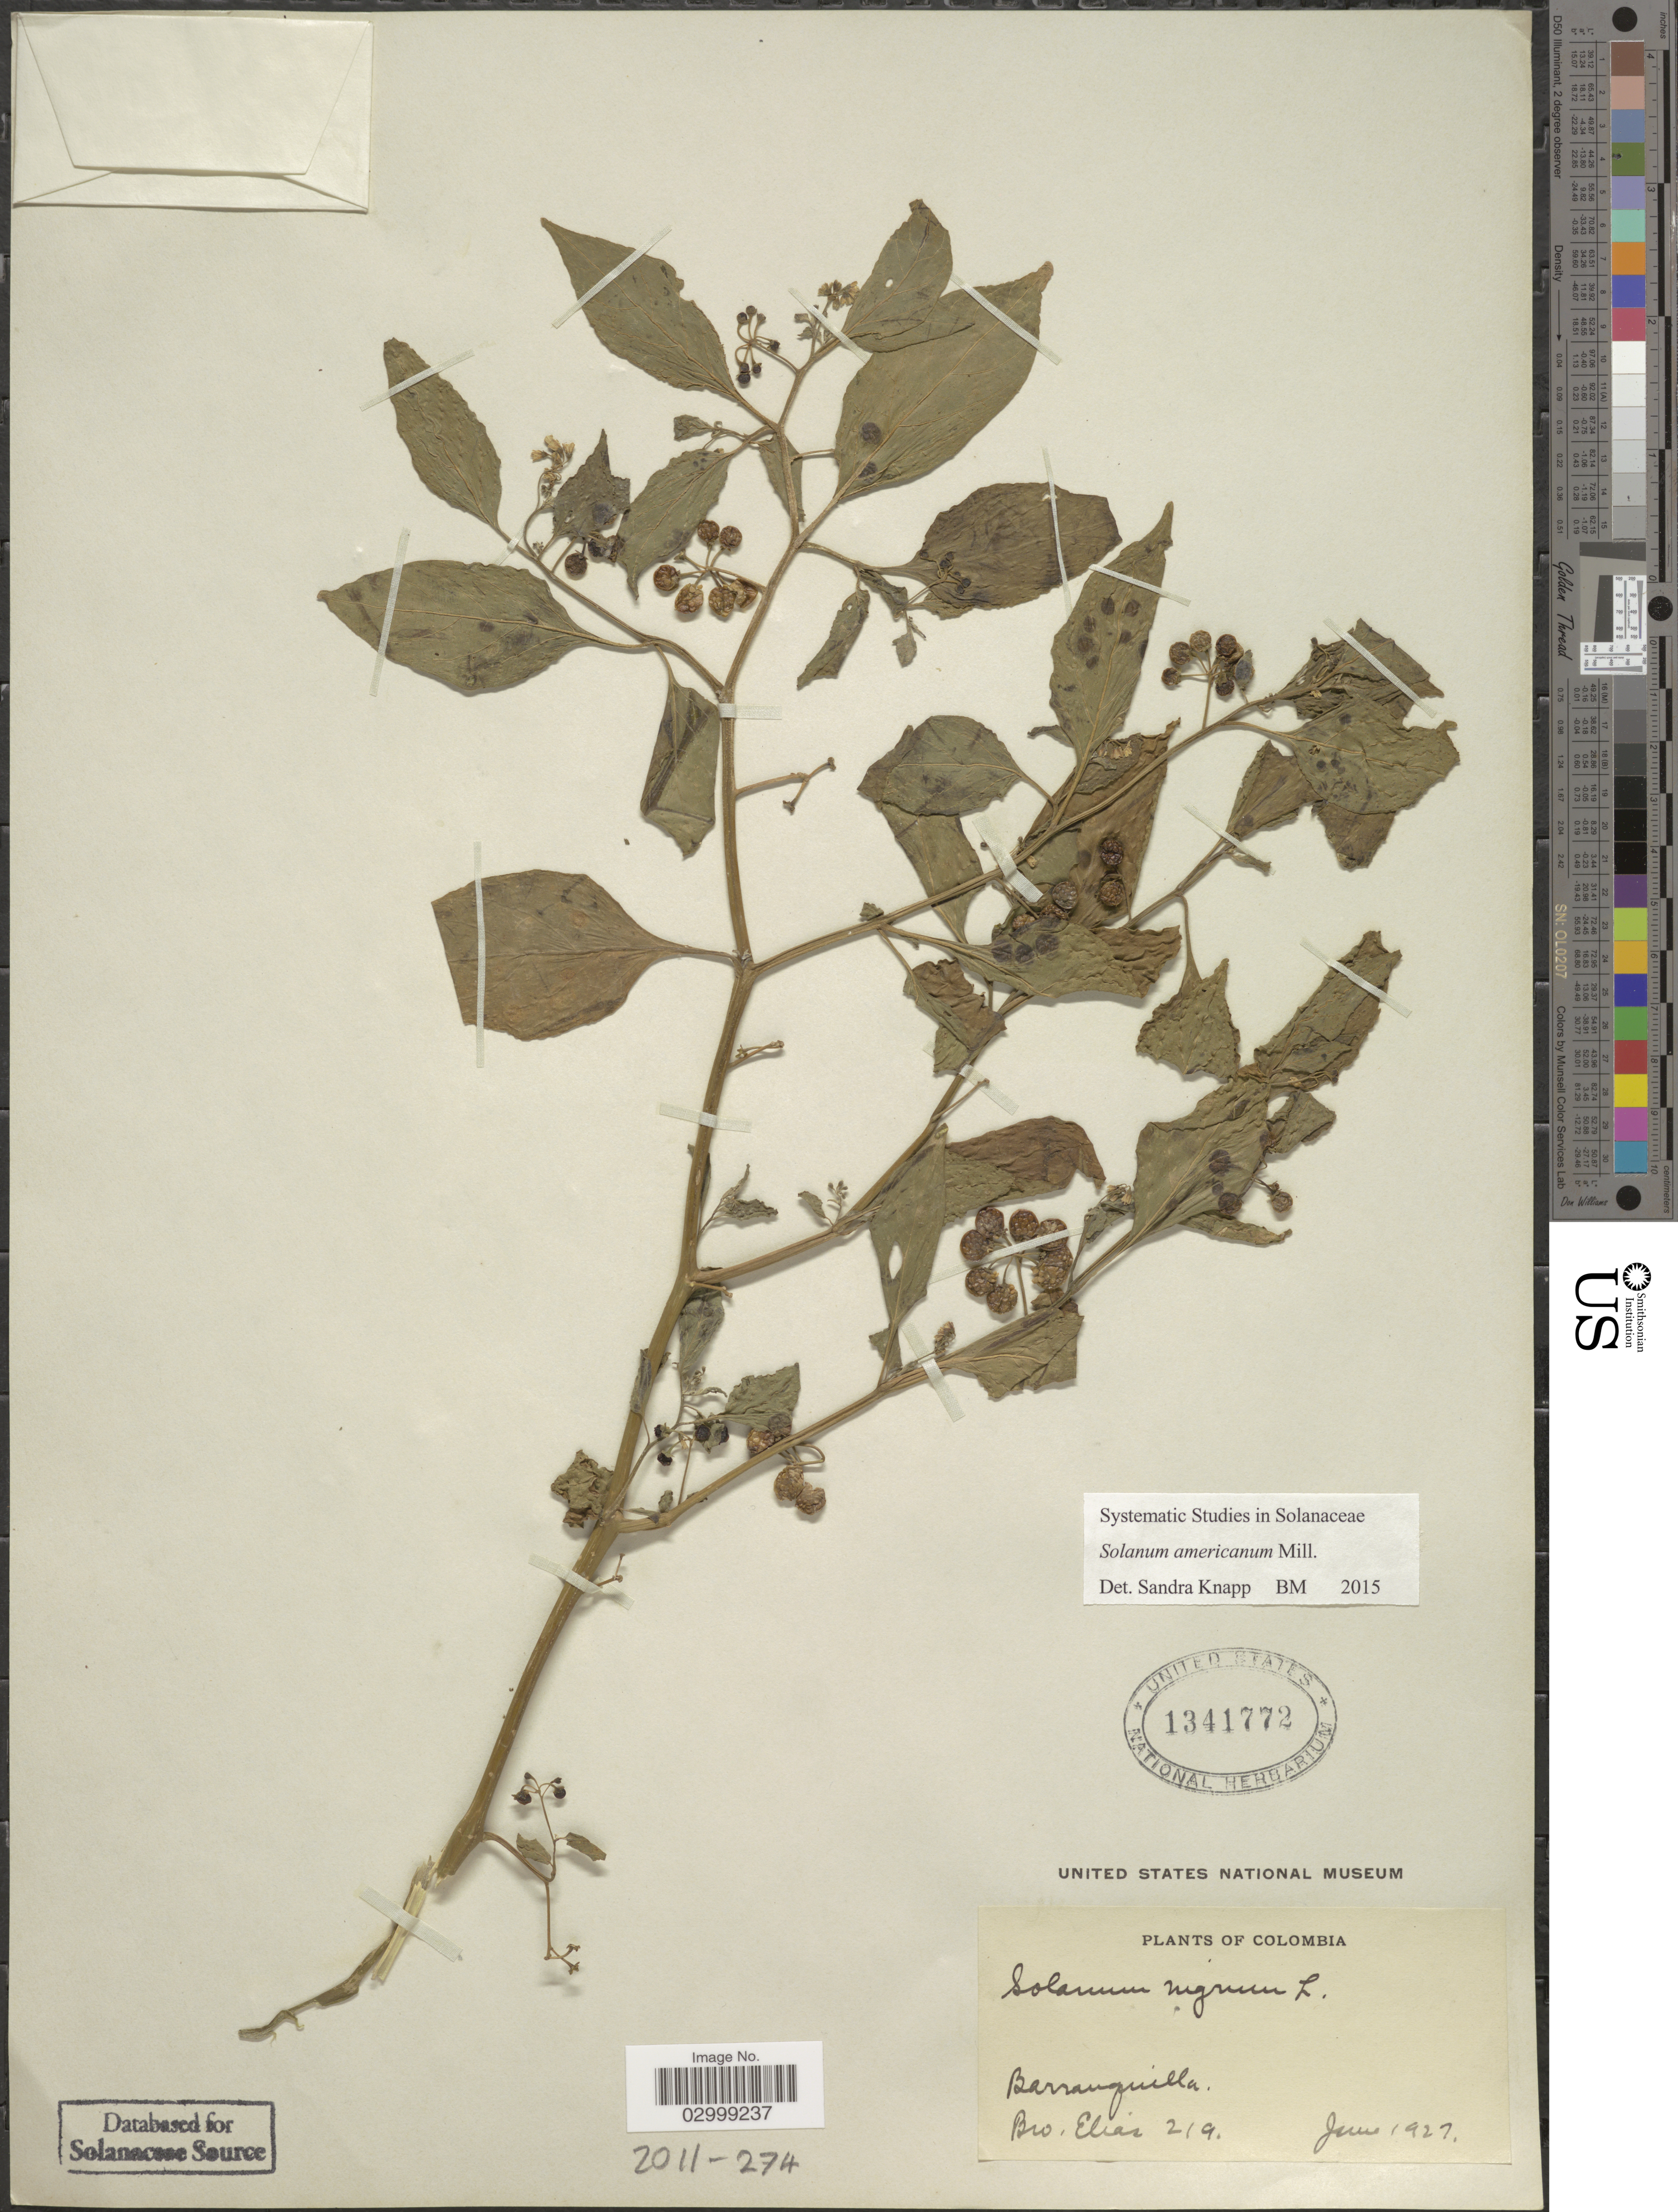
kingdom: Plantae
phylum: Tracheophyta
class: Magnoliopsida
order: Solanales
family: Solanaceae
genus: Solanum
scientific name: Solanum americanum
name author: Mill.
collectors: Bro. Elias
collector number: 219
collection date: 1927-06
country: Colombia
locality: Barranquilla.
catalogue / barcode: US 1341772